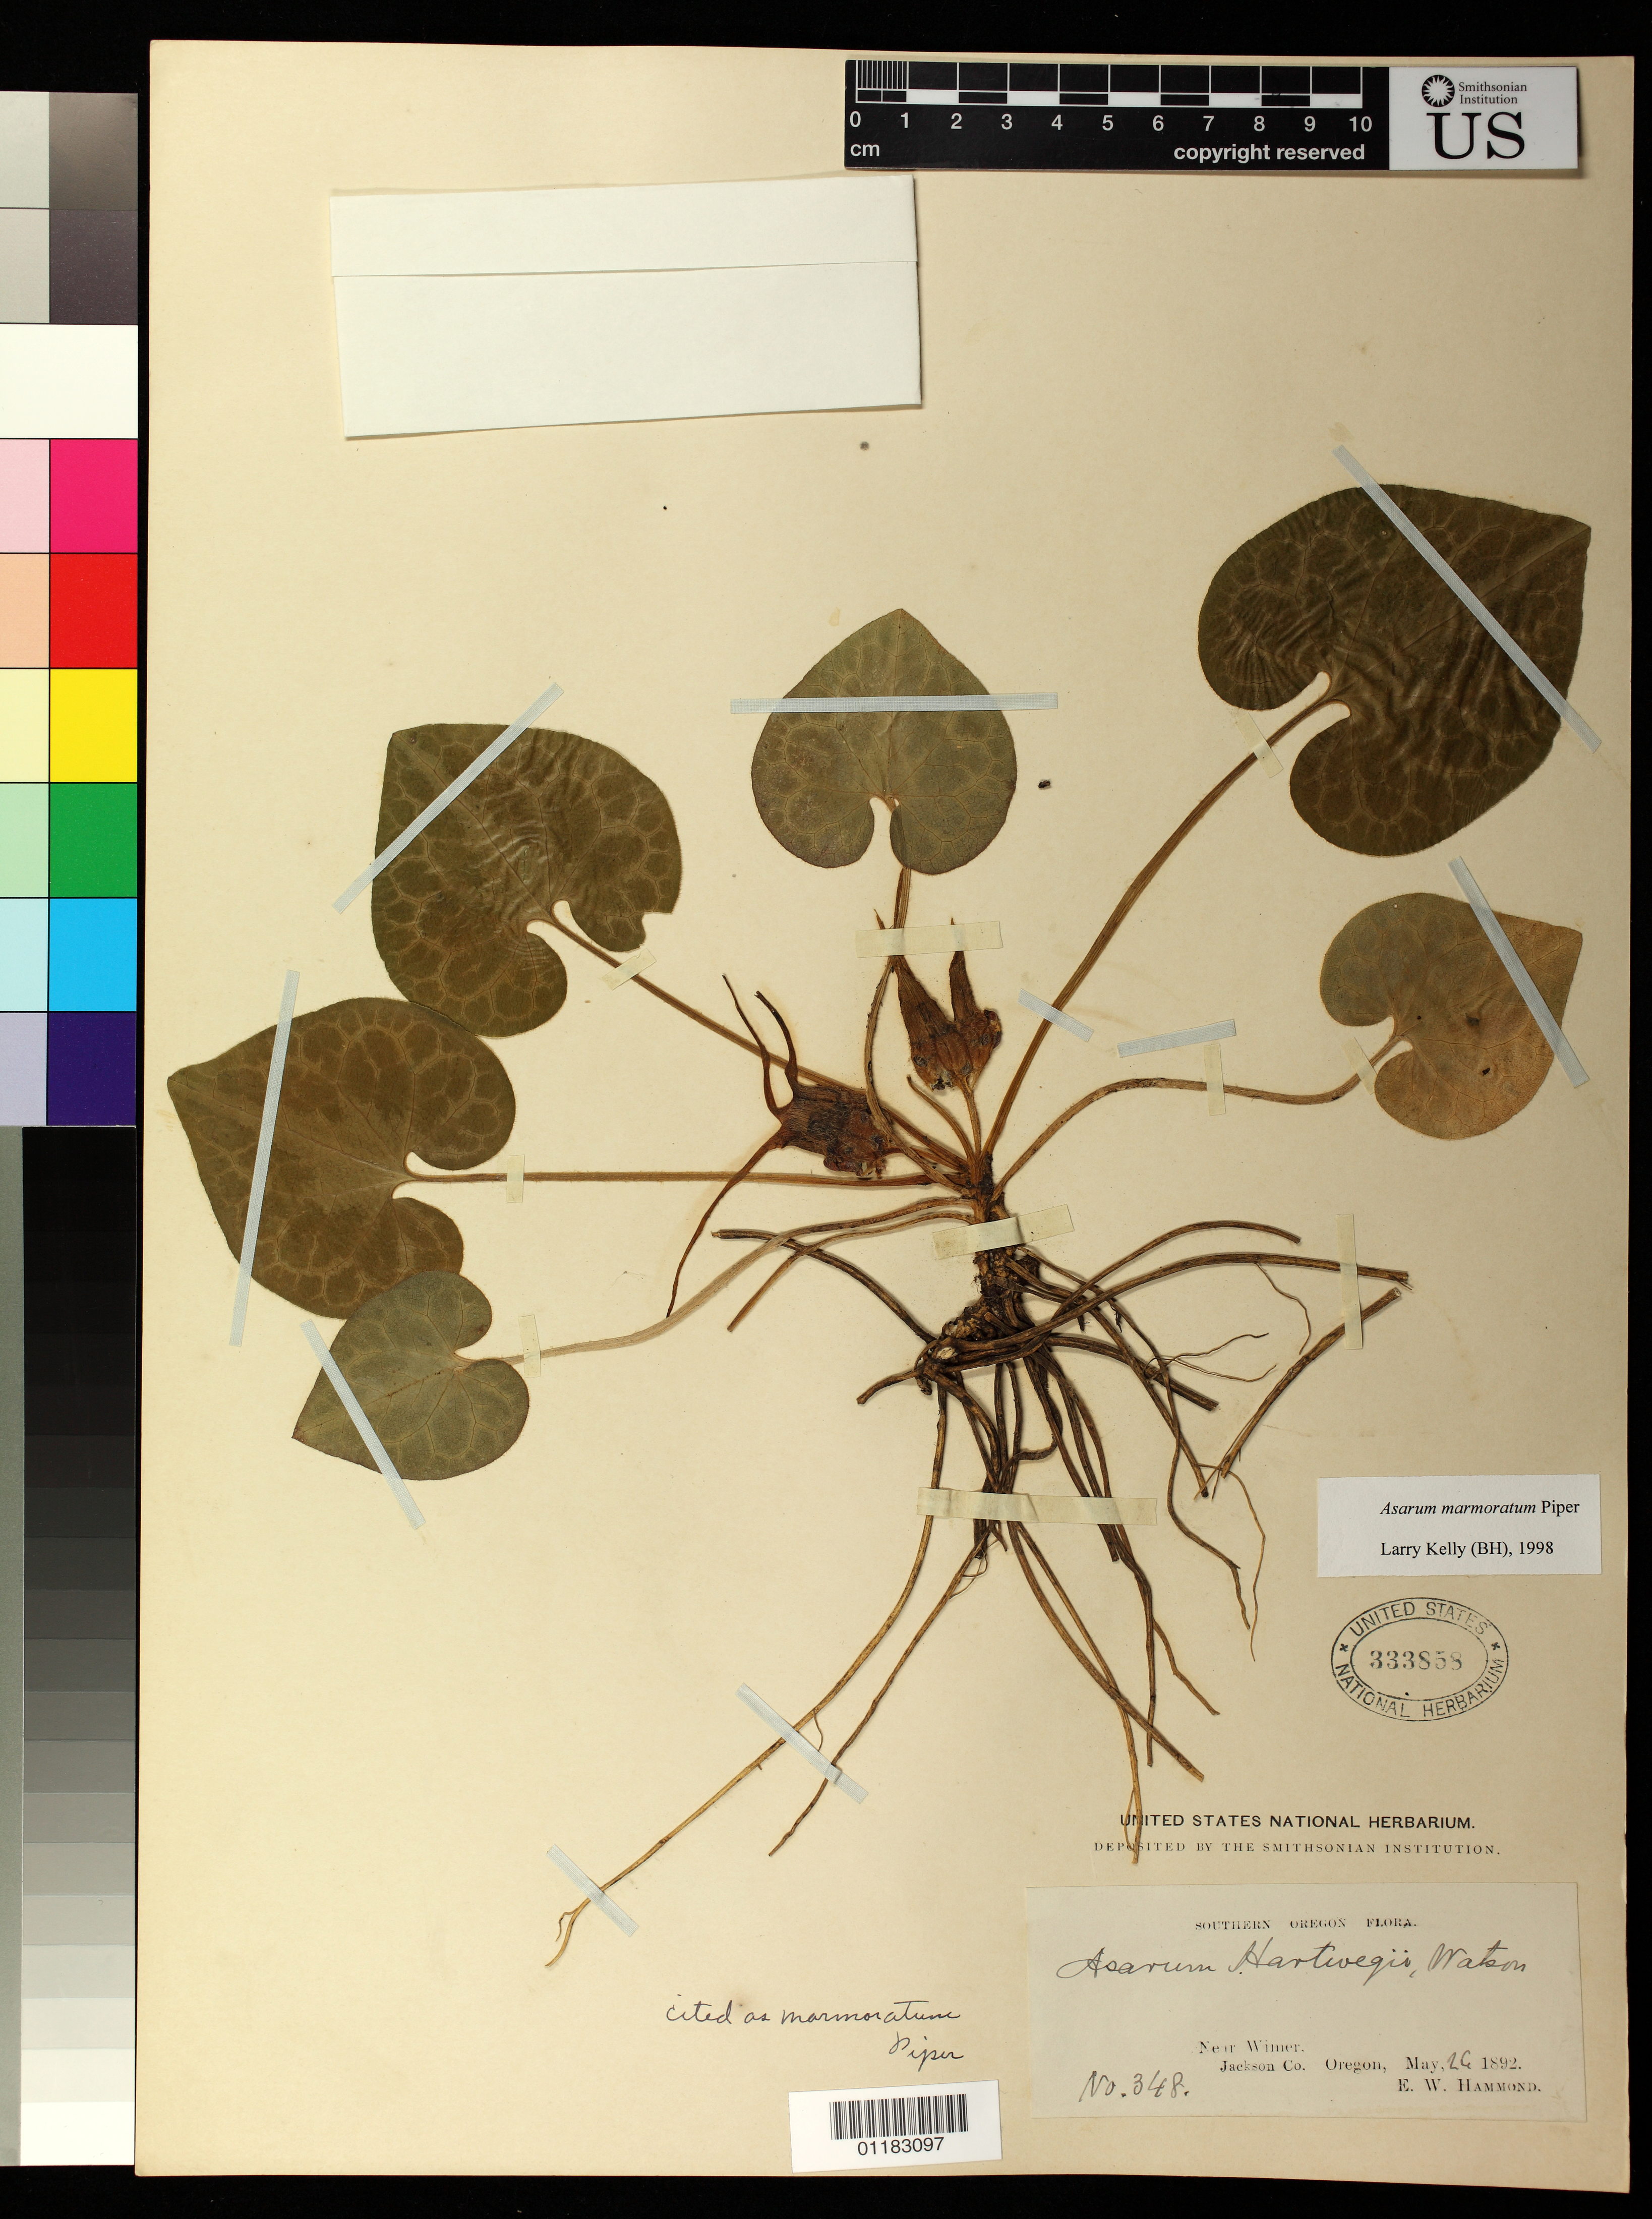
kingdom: Plantae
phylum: Tracheophyta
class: Magnoliopsida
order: Piperales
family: Aristolochiaceae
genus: Asarum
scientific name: Asarum marmoratum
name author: Piper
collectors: E. Hammond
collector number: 348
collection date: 1892-05-26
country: United States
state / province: Oregon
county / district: Jackson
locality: near Wimer, Jackson County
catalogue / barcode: US 333858